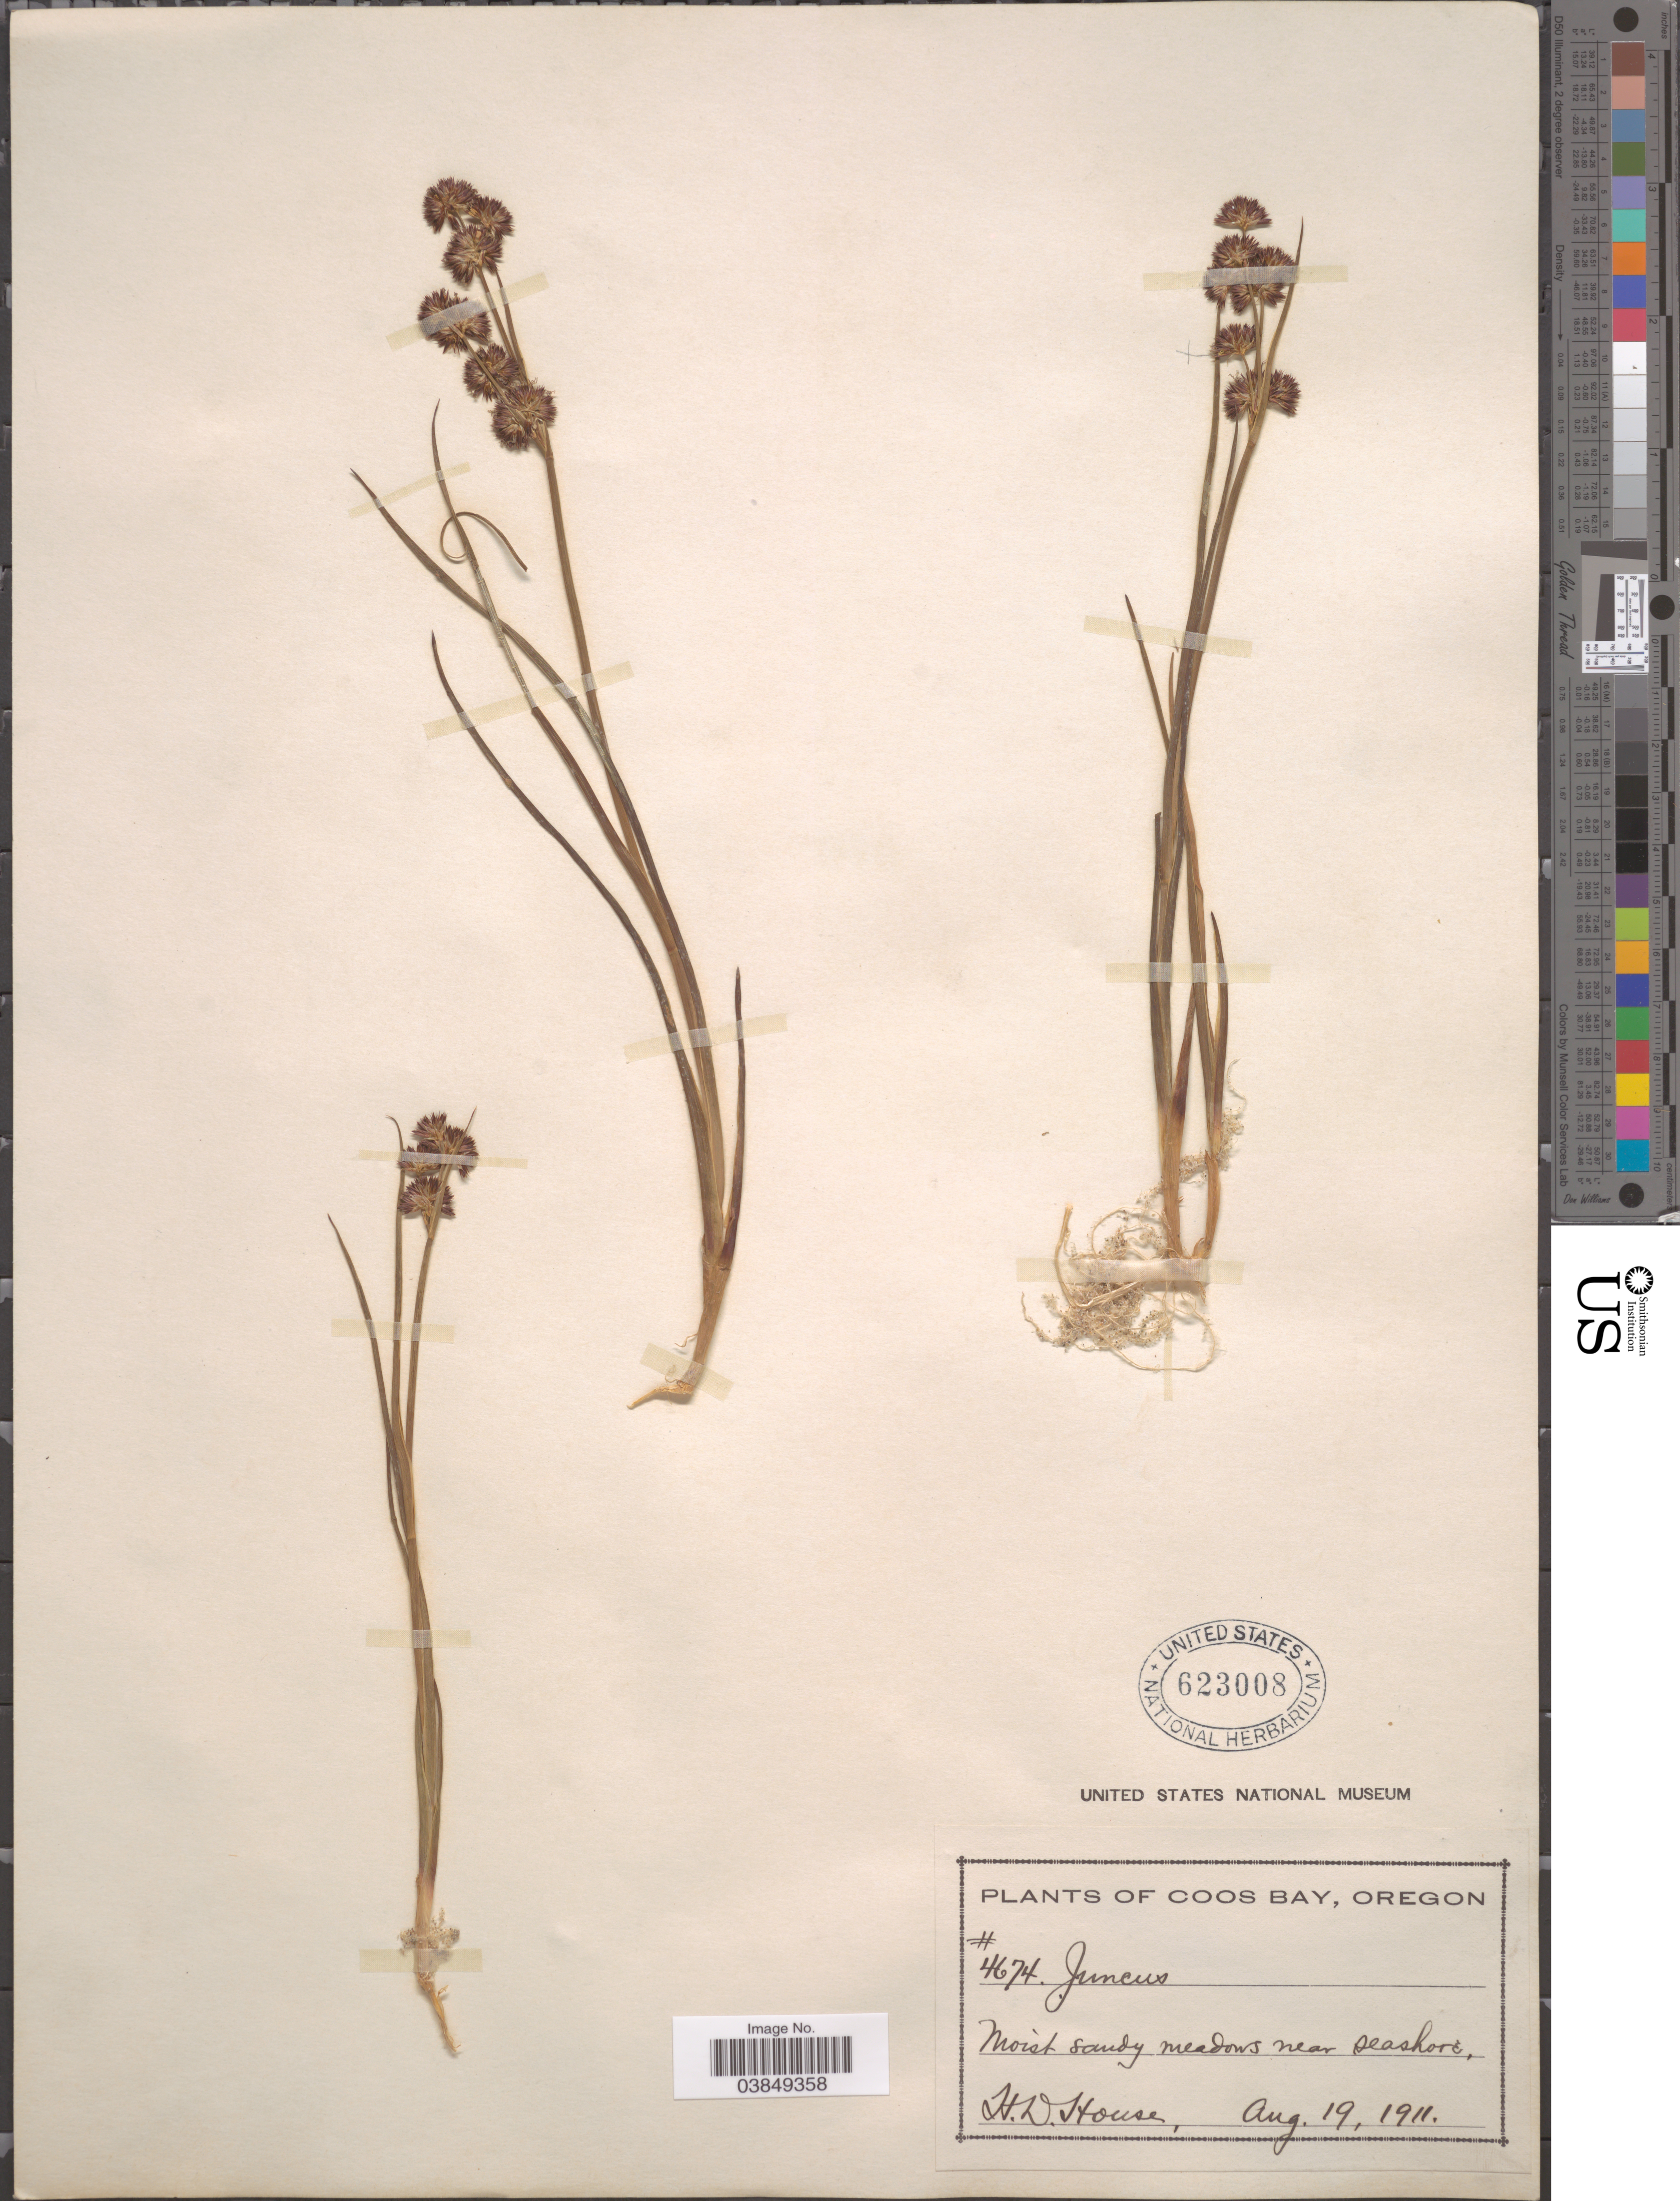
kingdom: Plantae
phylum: Tracheophyta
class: Liliopsida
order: Poales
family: Juncaceae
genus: Juncus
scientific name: Juncus ensifolius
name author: Wikstr.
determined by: Strong, Mark T., (BOT), Smithsonian Institution - National Museum of Natural History (UNITED STATES)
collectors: H. D. House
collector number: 4674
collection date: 1911-08-19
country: United States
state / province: Oregon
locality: Coos Bay. Moist sandy meadows near seashore.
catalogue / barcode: US 623008